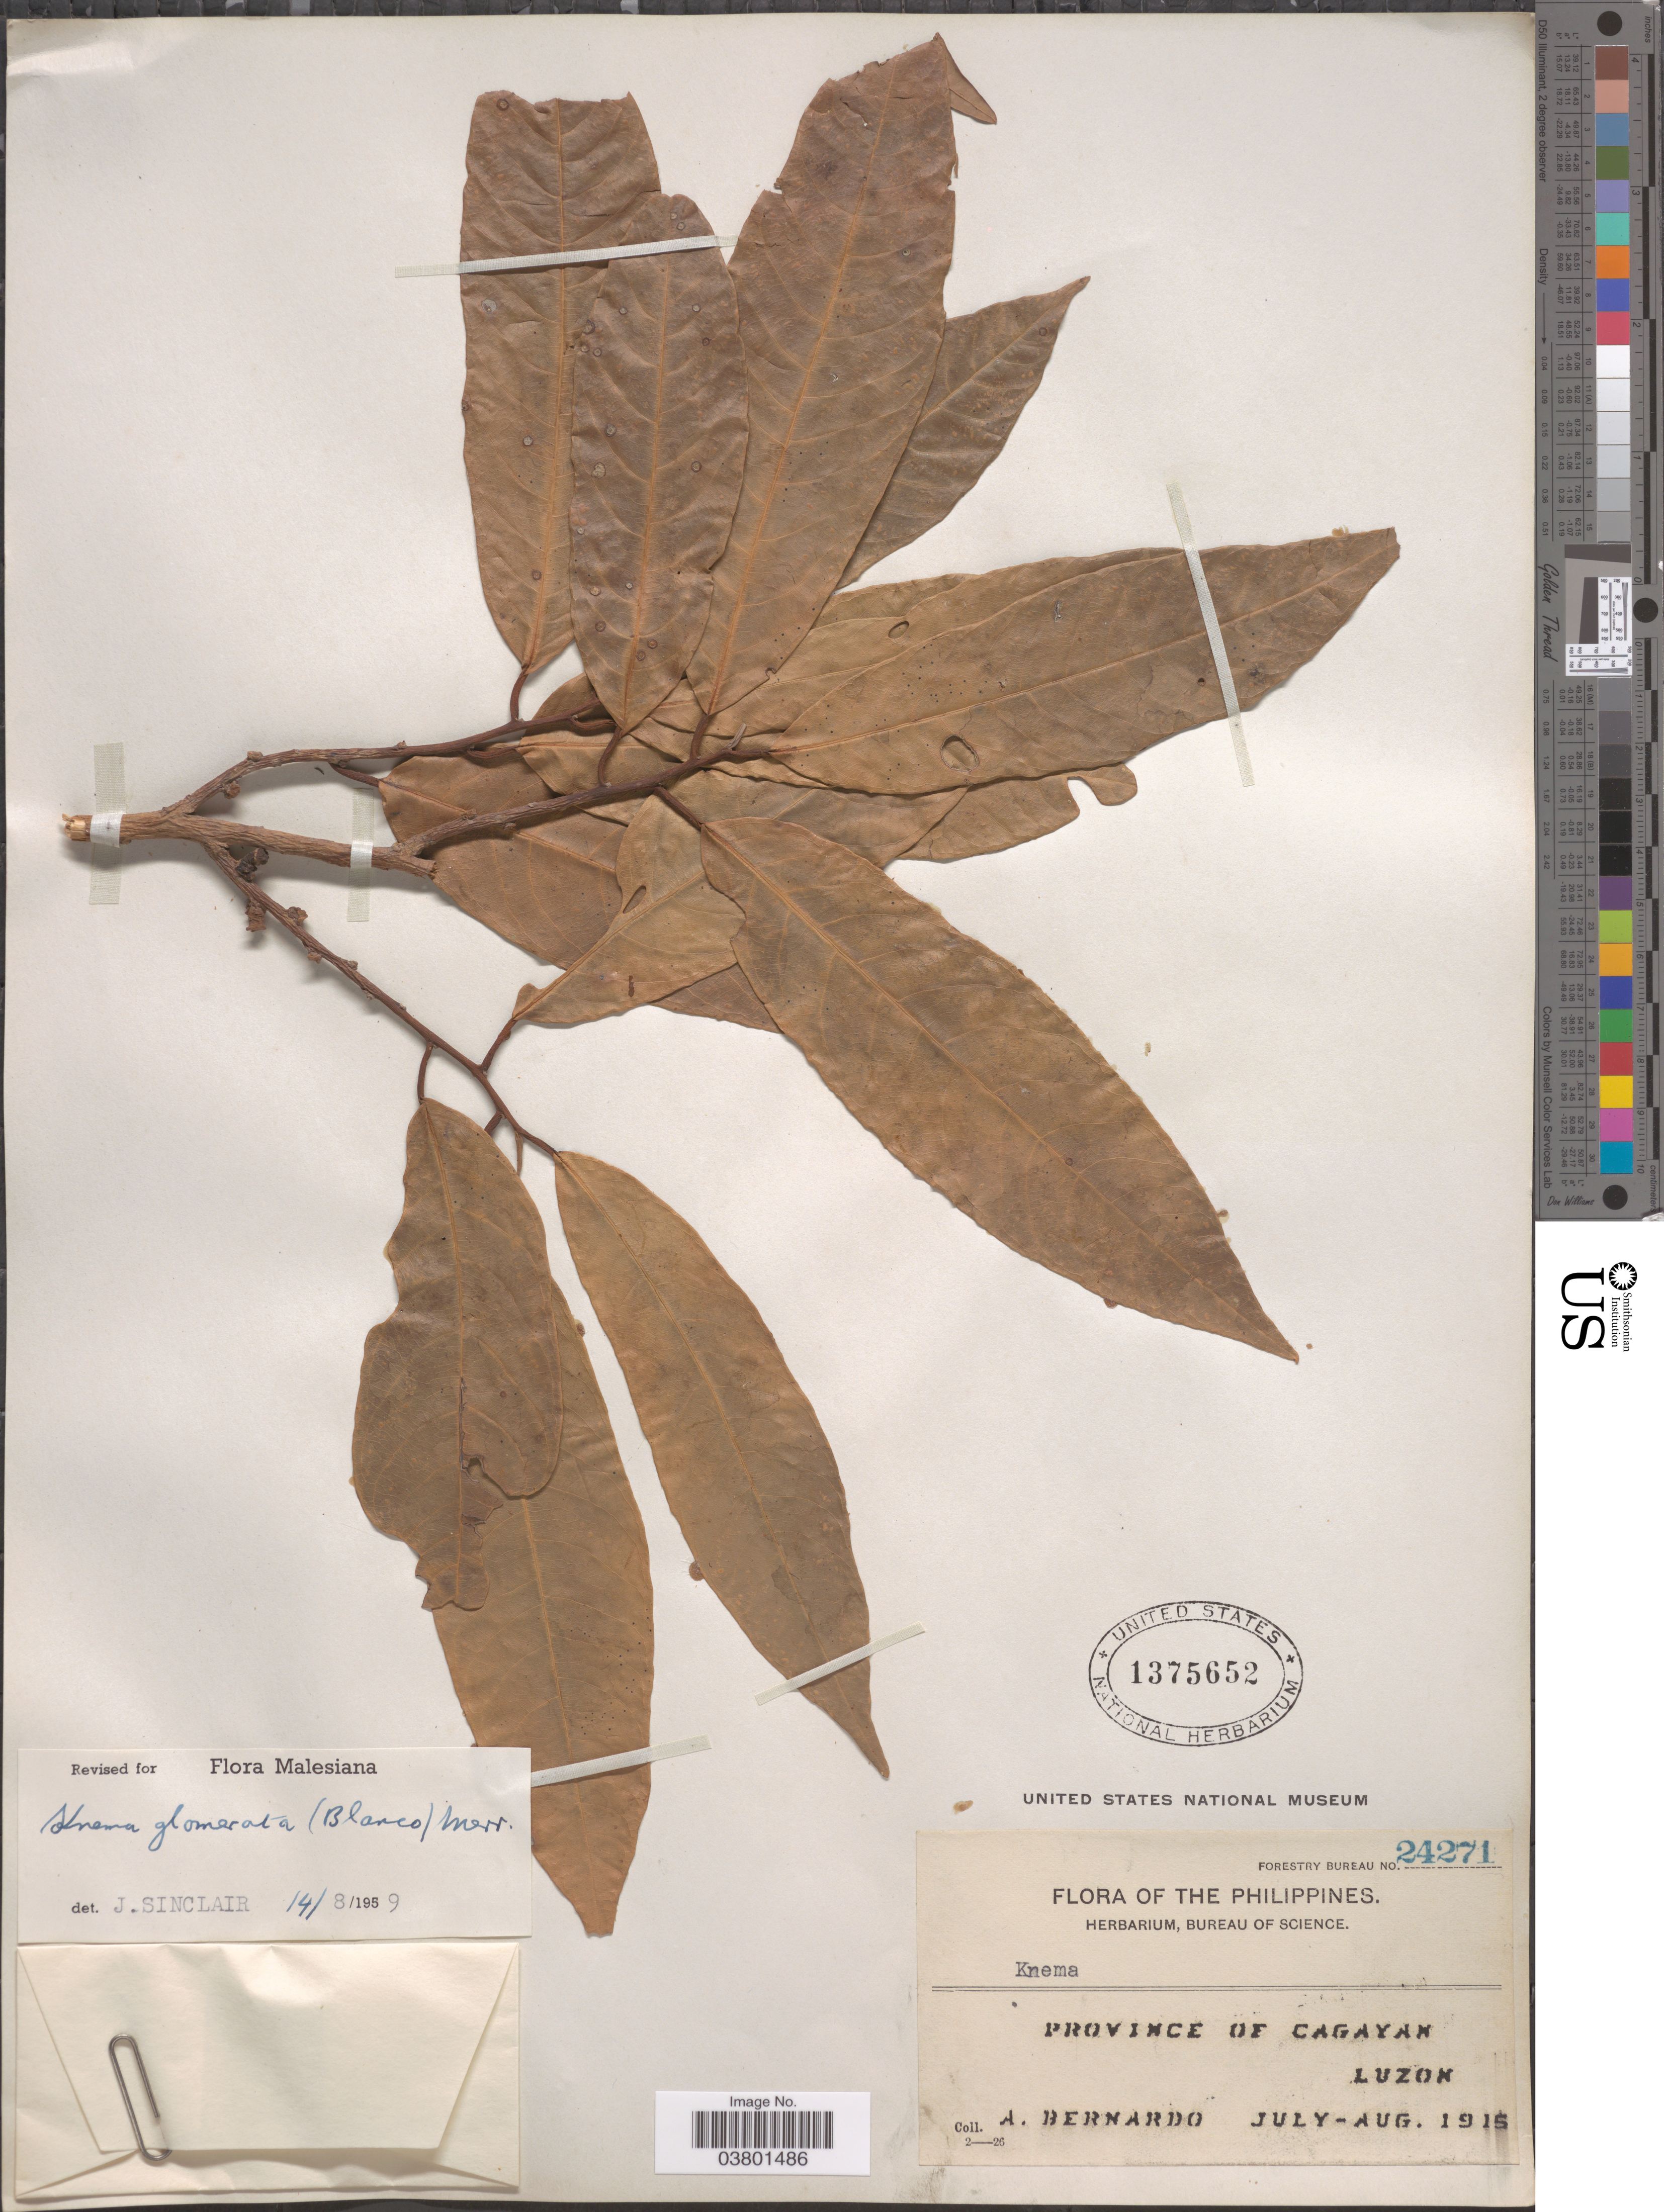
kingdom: Plantae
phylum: Tracheophyta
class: Magnoliopsida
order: Magnoliales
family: Myristicaceae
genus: Knema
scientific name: Knema glomerata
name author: (Blanco) Merr.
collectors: A. Bernardo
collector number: Forestry Bureau 24271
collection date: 1915-07/1915-08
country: Philippines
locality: Province of Cagayan. Luzon.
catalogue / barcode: US 1375652